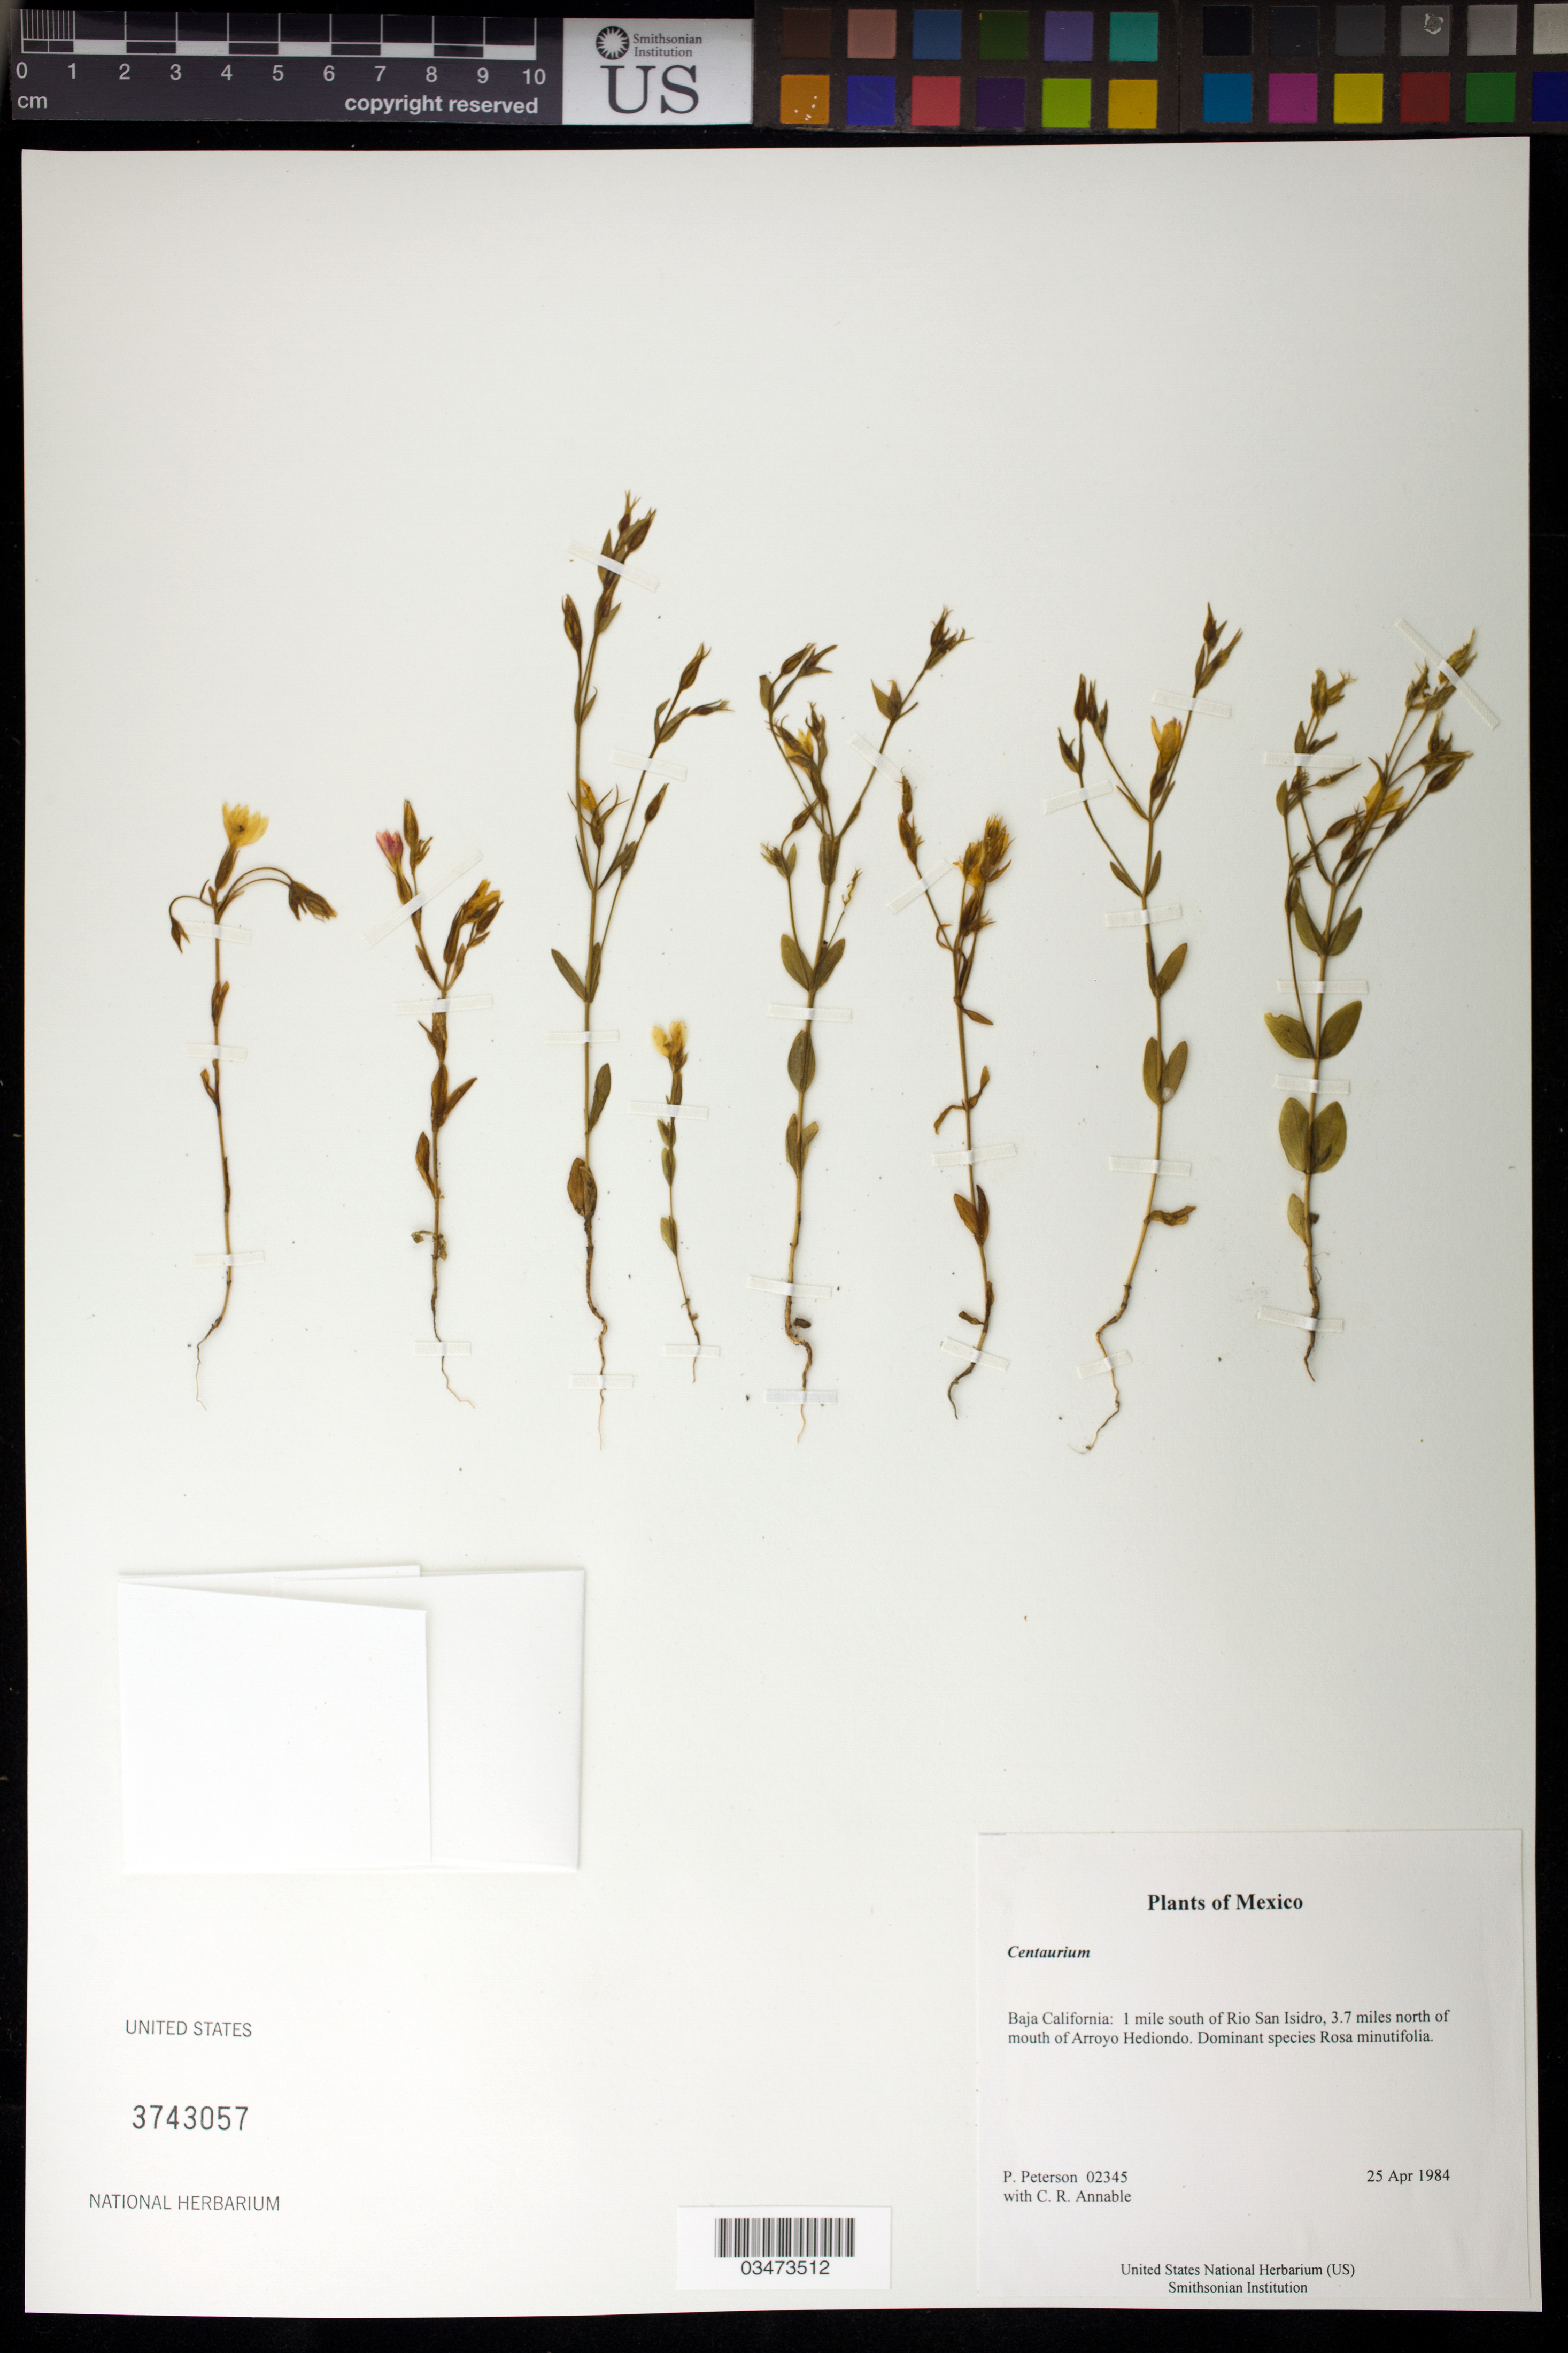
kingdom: Plantae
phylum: Tracheophyta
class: Magnoliopsida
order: Gentianales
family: Gentianaceae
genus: Centaurium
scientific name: Centaurium sp.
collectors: P. M. Peterson & C. R. Annable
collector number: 02345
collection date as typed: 25 Apr 1984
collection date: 1984-04-25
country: Mexico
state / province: Baja California Norte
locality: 1 mile south of Rio San Isidro, 3.7 miles north of mouth of Arroyo Hediondo.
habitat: Dominant species Rosa minutifolia.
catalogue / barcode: US 3743057